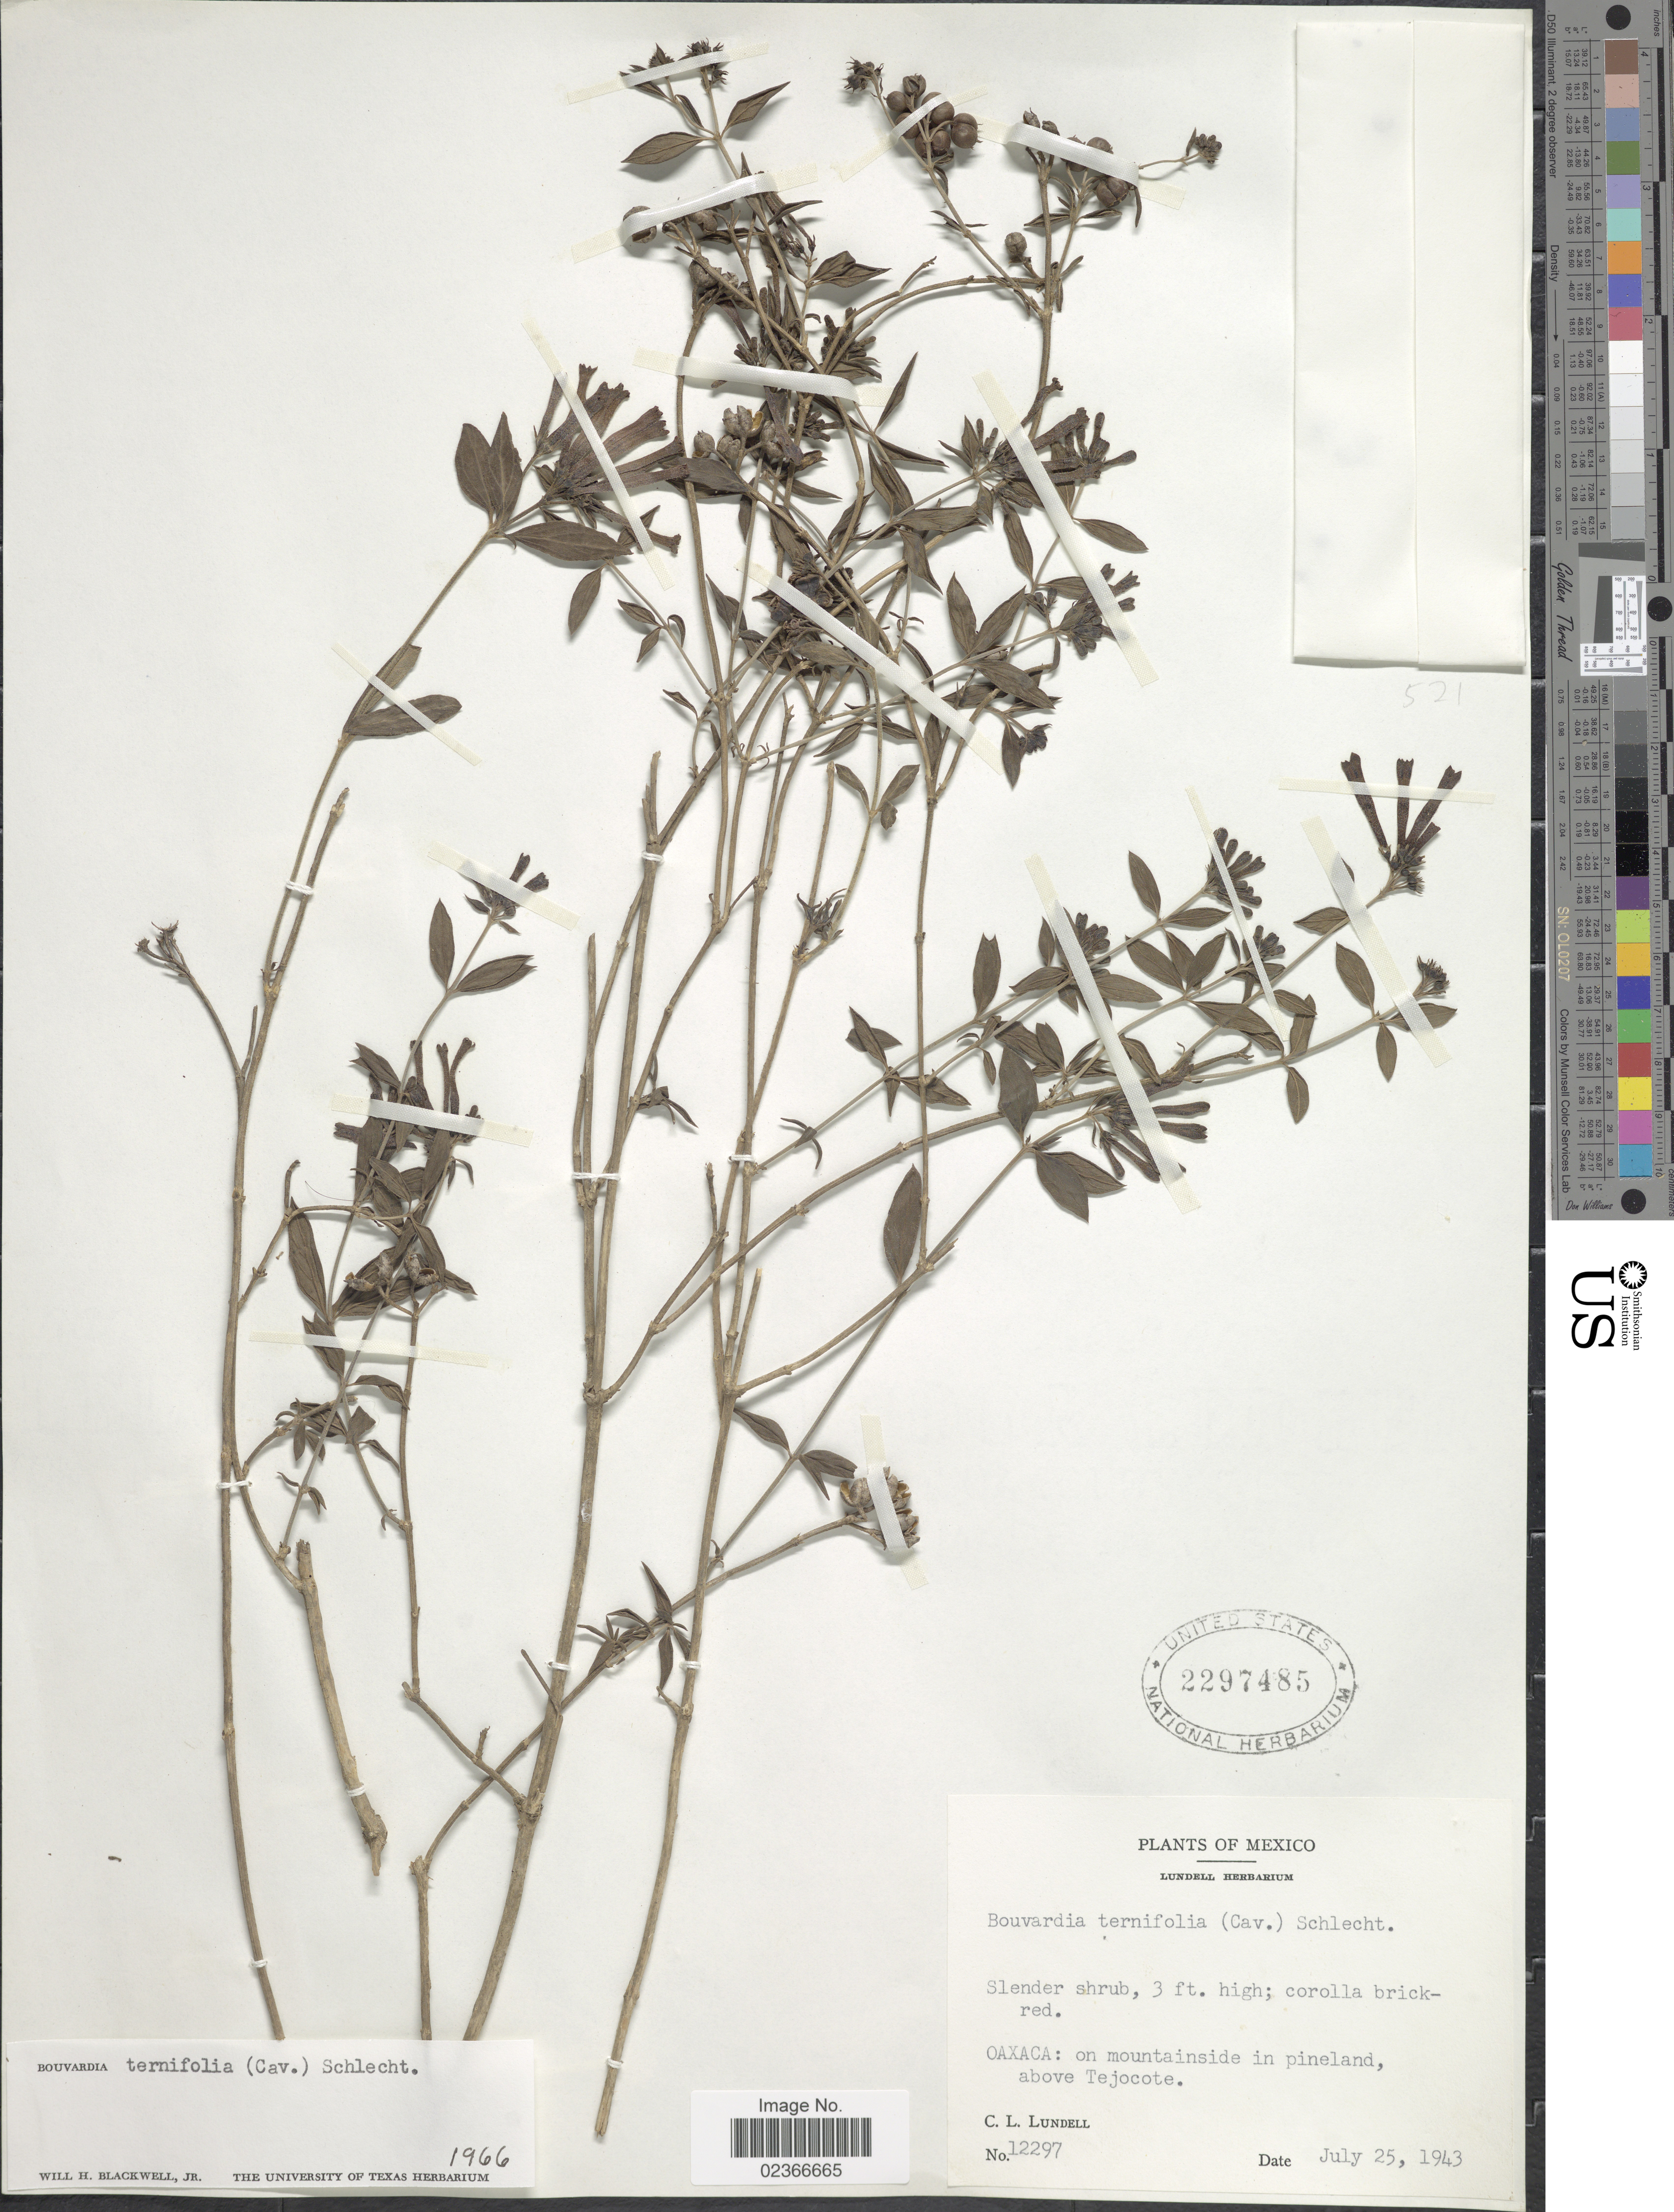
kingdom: Plantae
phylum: Tracheophyta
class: Magnoliopsida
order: Gentianales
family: Rubiaceae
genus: Bouvardia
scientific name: Bouvardia ternifolia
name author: (Cav.) Schltdl.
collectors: C. L. Lundell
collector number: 12297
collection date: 1943-07-25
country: Mexico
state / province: Oaxaca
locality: On mountainside in pineland, above Tejocote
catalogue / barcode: US 2297485